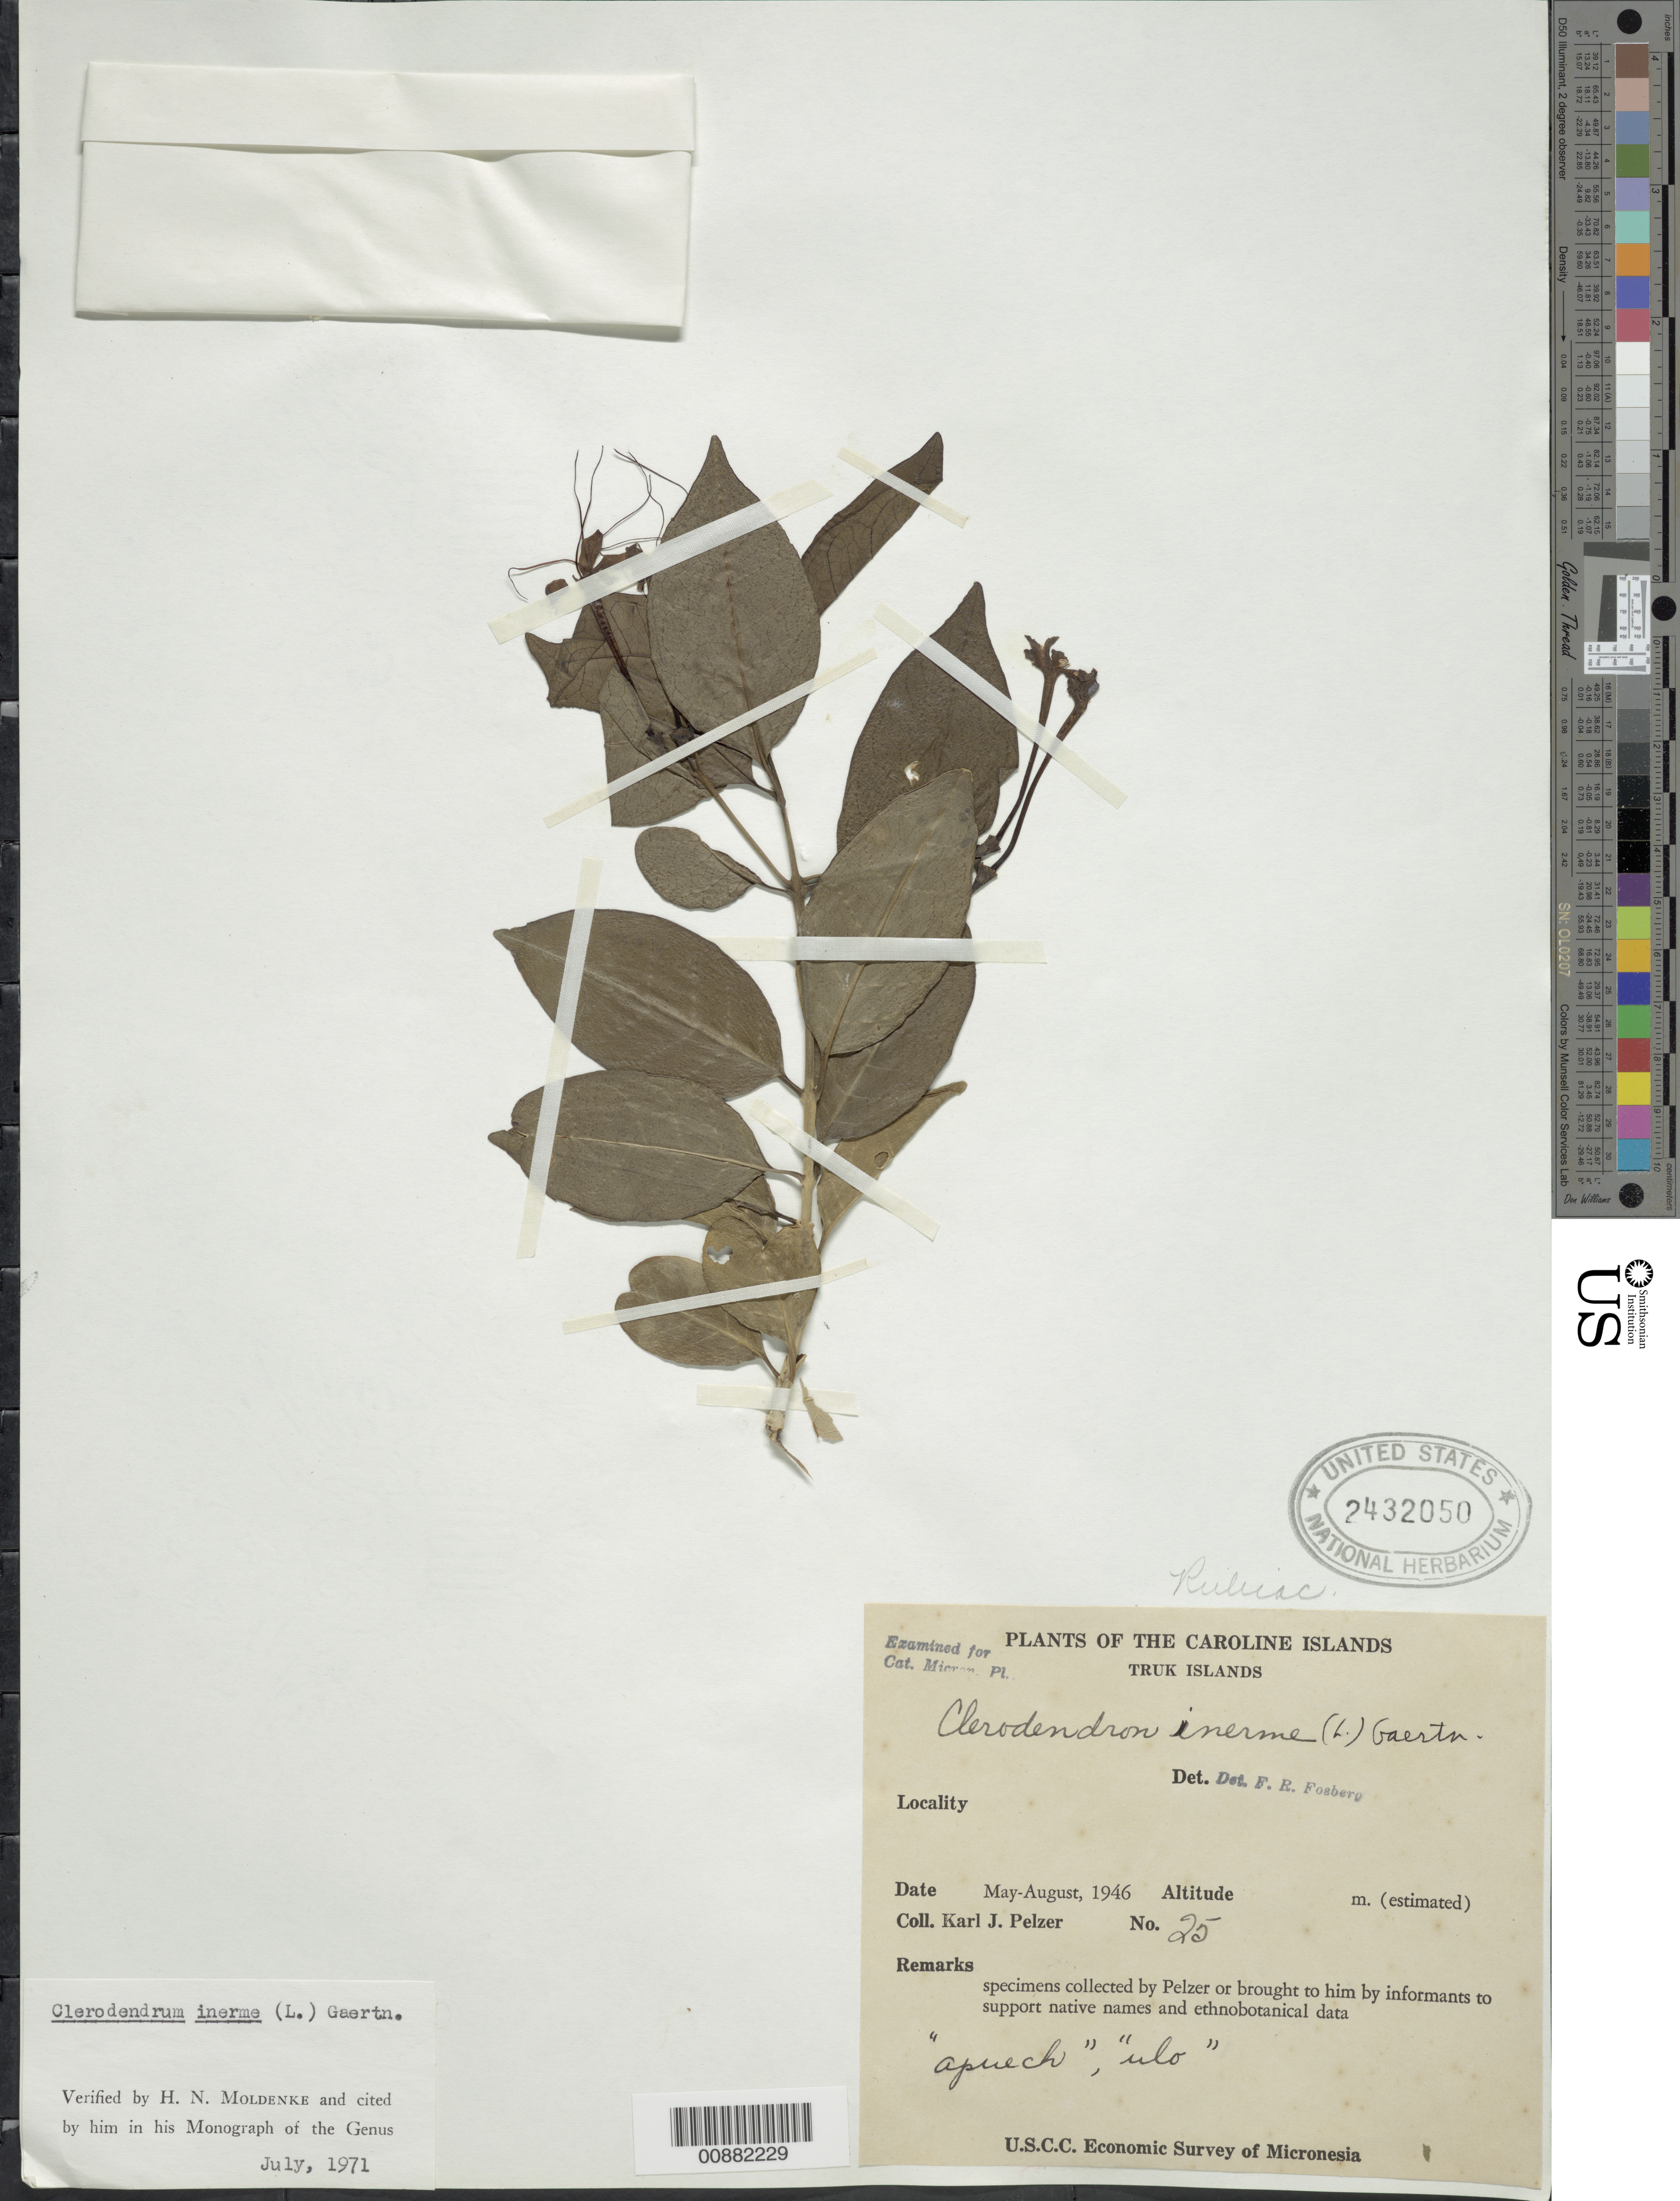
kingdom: Plantae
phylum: Tracheophyta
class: Magnoliopsida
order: Lamiales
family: Lamiaceae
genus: Clerodendrum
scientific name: Clerodendrum inerme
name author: (L.) Gaertn.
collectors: K. J. Pelzer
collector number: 25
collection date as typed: May 1946 to Aug 1946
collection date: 1946-05/1946-08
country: Micronesia, Federated States of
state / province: Truk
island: Truk (Chuuk) Is.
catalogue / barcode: US 2432050